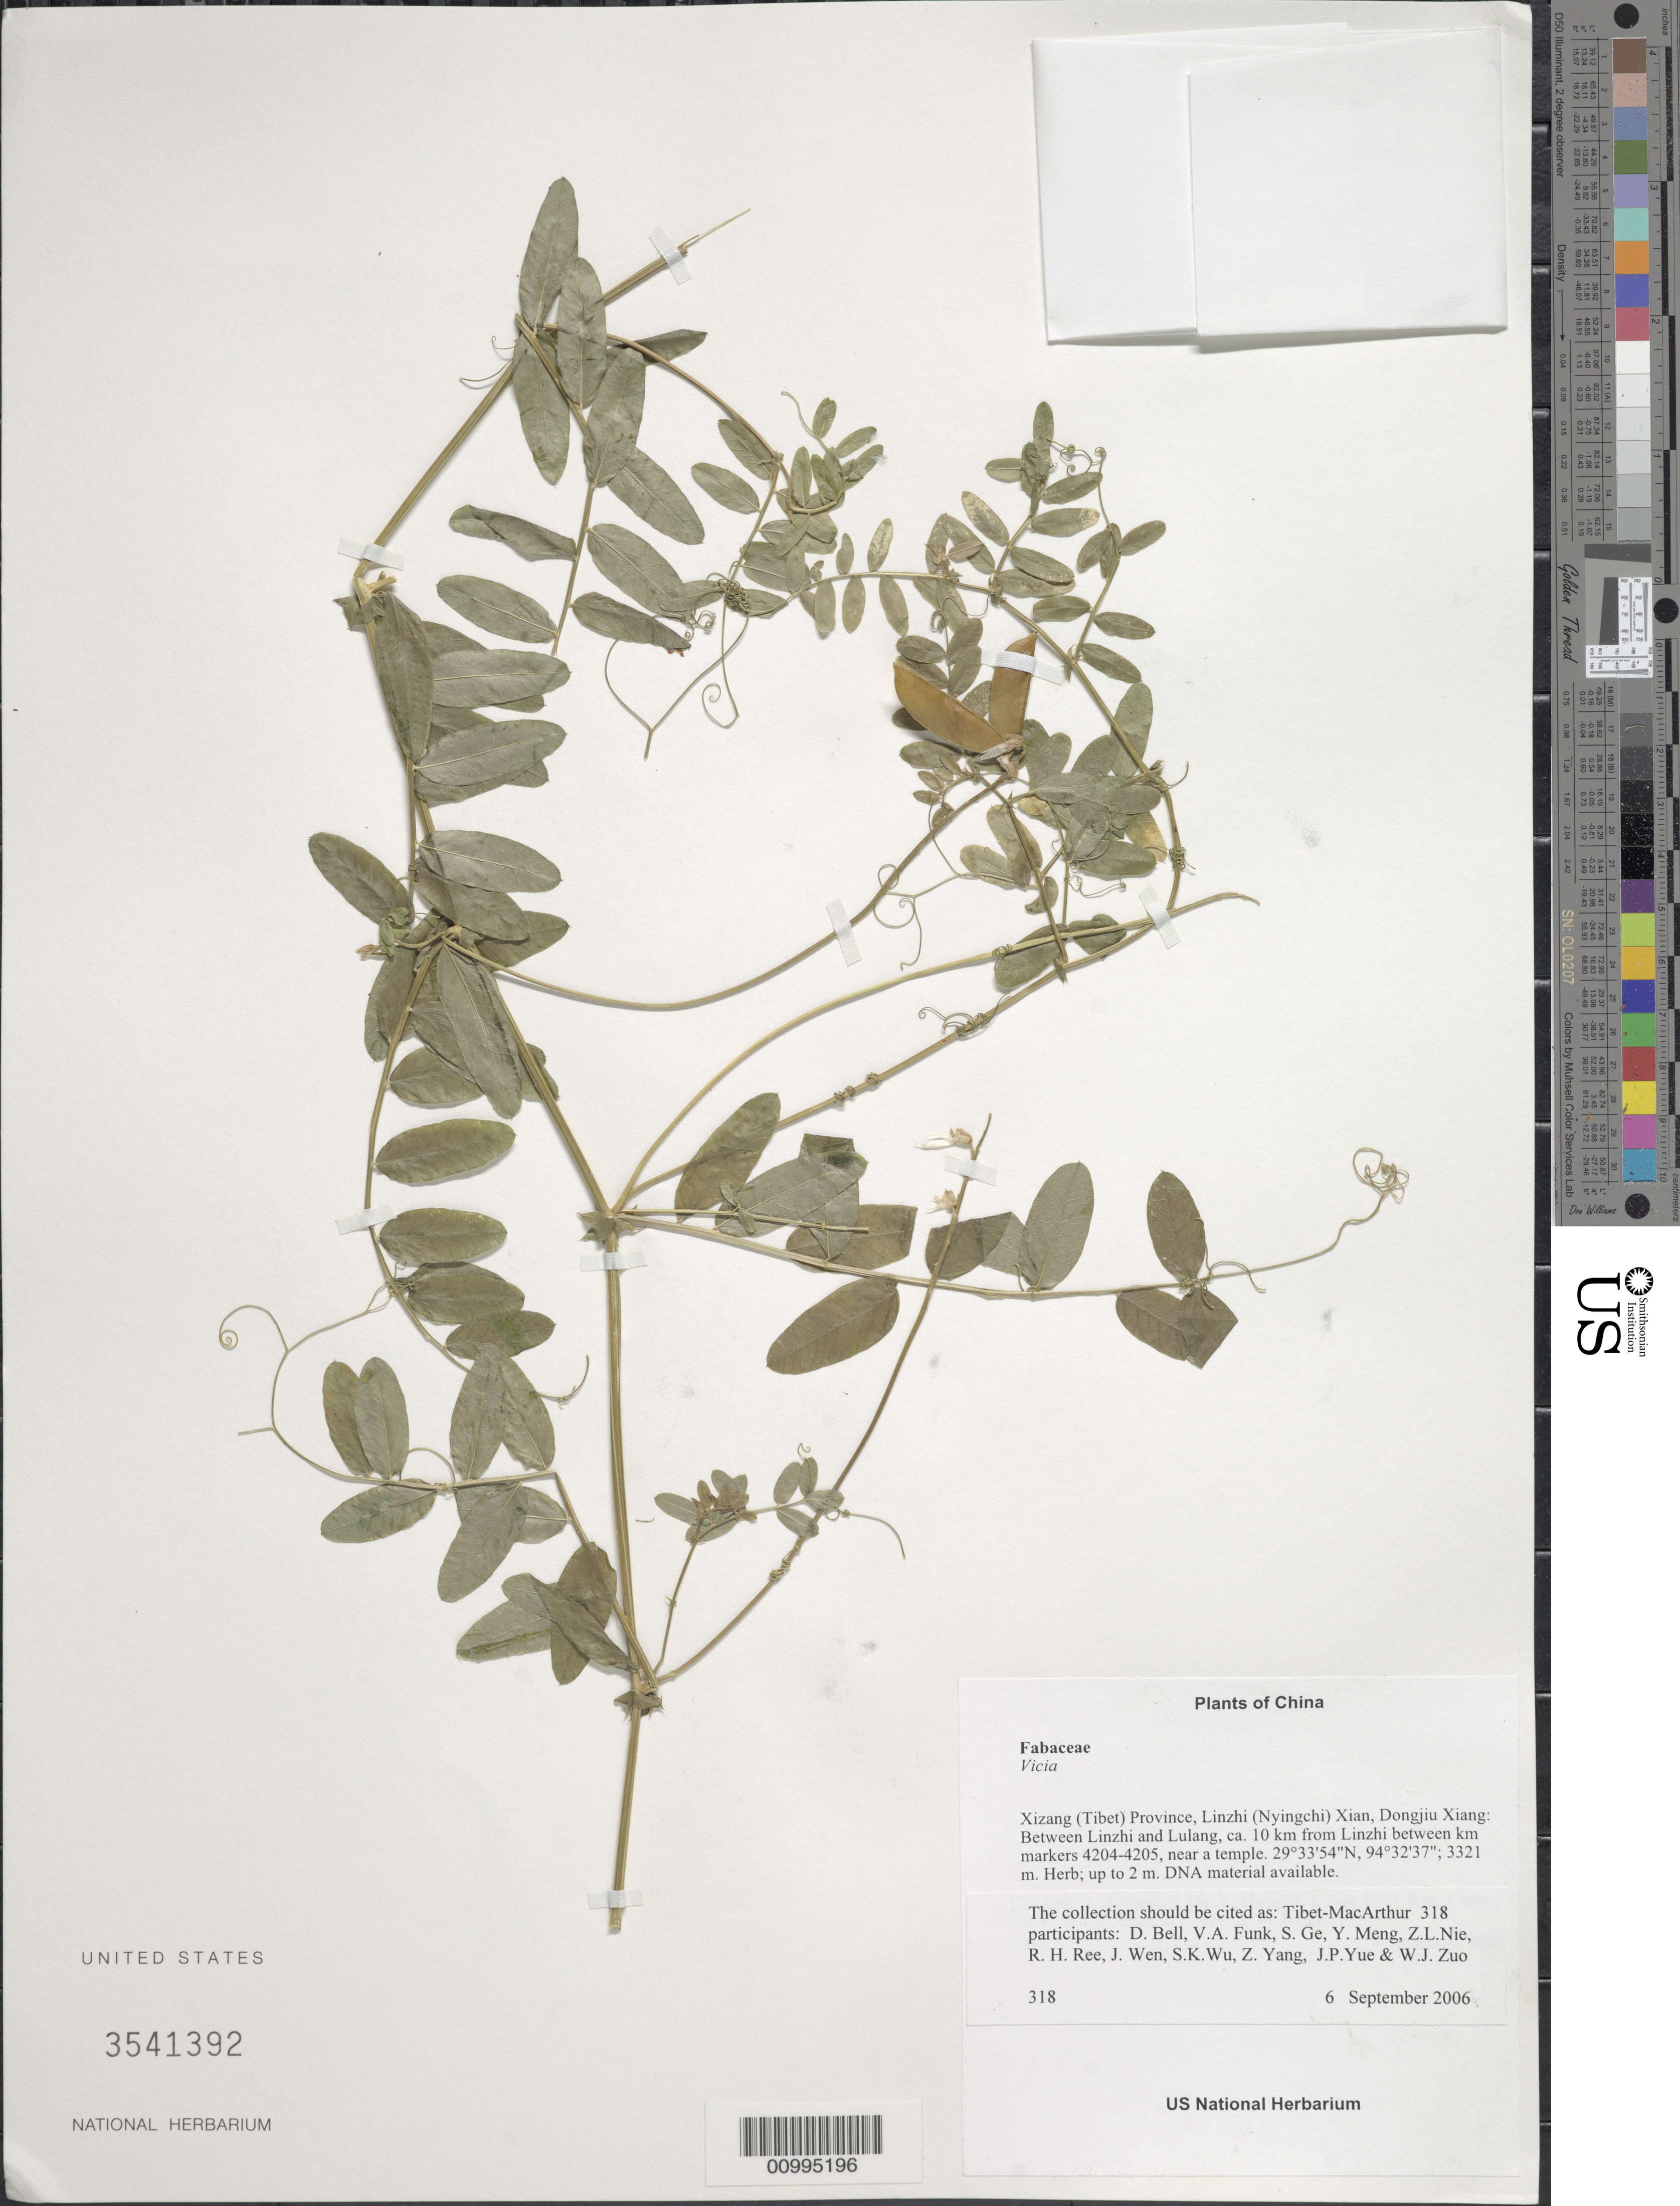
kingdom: Plantae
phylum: Tracheophyta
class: Magnoliopsida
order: Fabales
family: Fabaceae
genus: Vicia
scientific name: Vicia sp.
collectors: Tibet-MacArthur, D. A. Bell, V. Funk, S. Ge, Y. Meng, Z. Nie, R. Ree, J. Wen, S. K. Wu, Z. Yang, J. Yue & W. Zuo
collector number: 318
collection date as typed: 06 Sep 2006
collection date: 2006-09-06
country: China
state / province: Xizang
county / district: Linzhi (Nyingchi) Xian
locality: Dongjiu Xiang. Between Linzhi and Lulang, ca. 10 km from Linzhi between km markers 4204-4205, near a temple.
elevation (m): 3321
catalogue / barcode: US 3541392